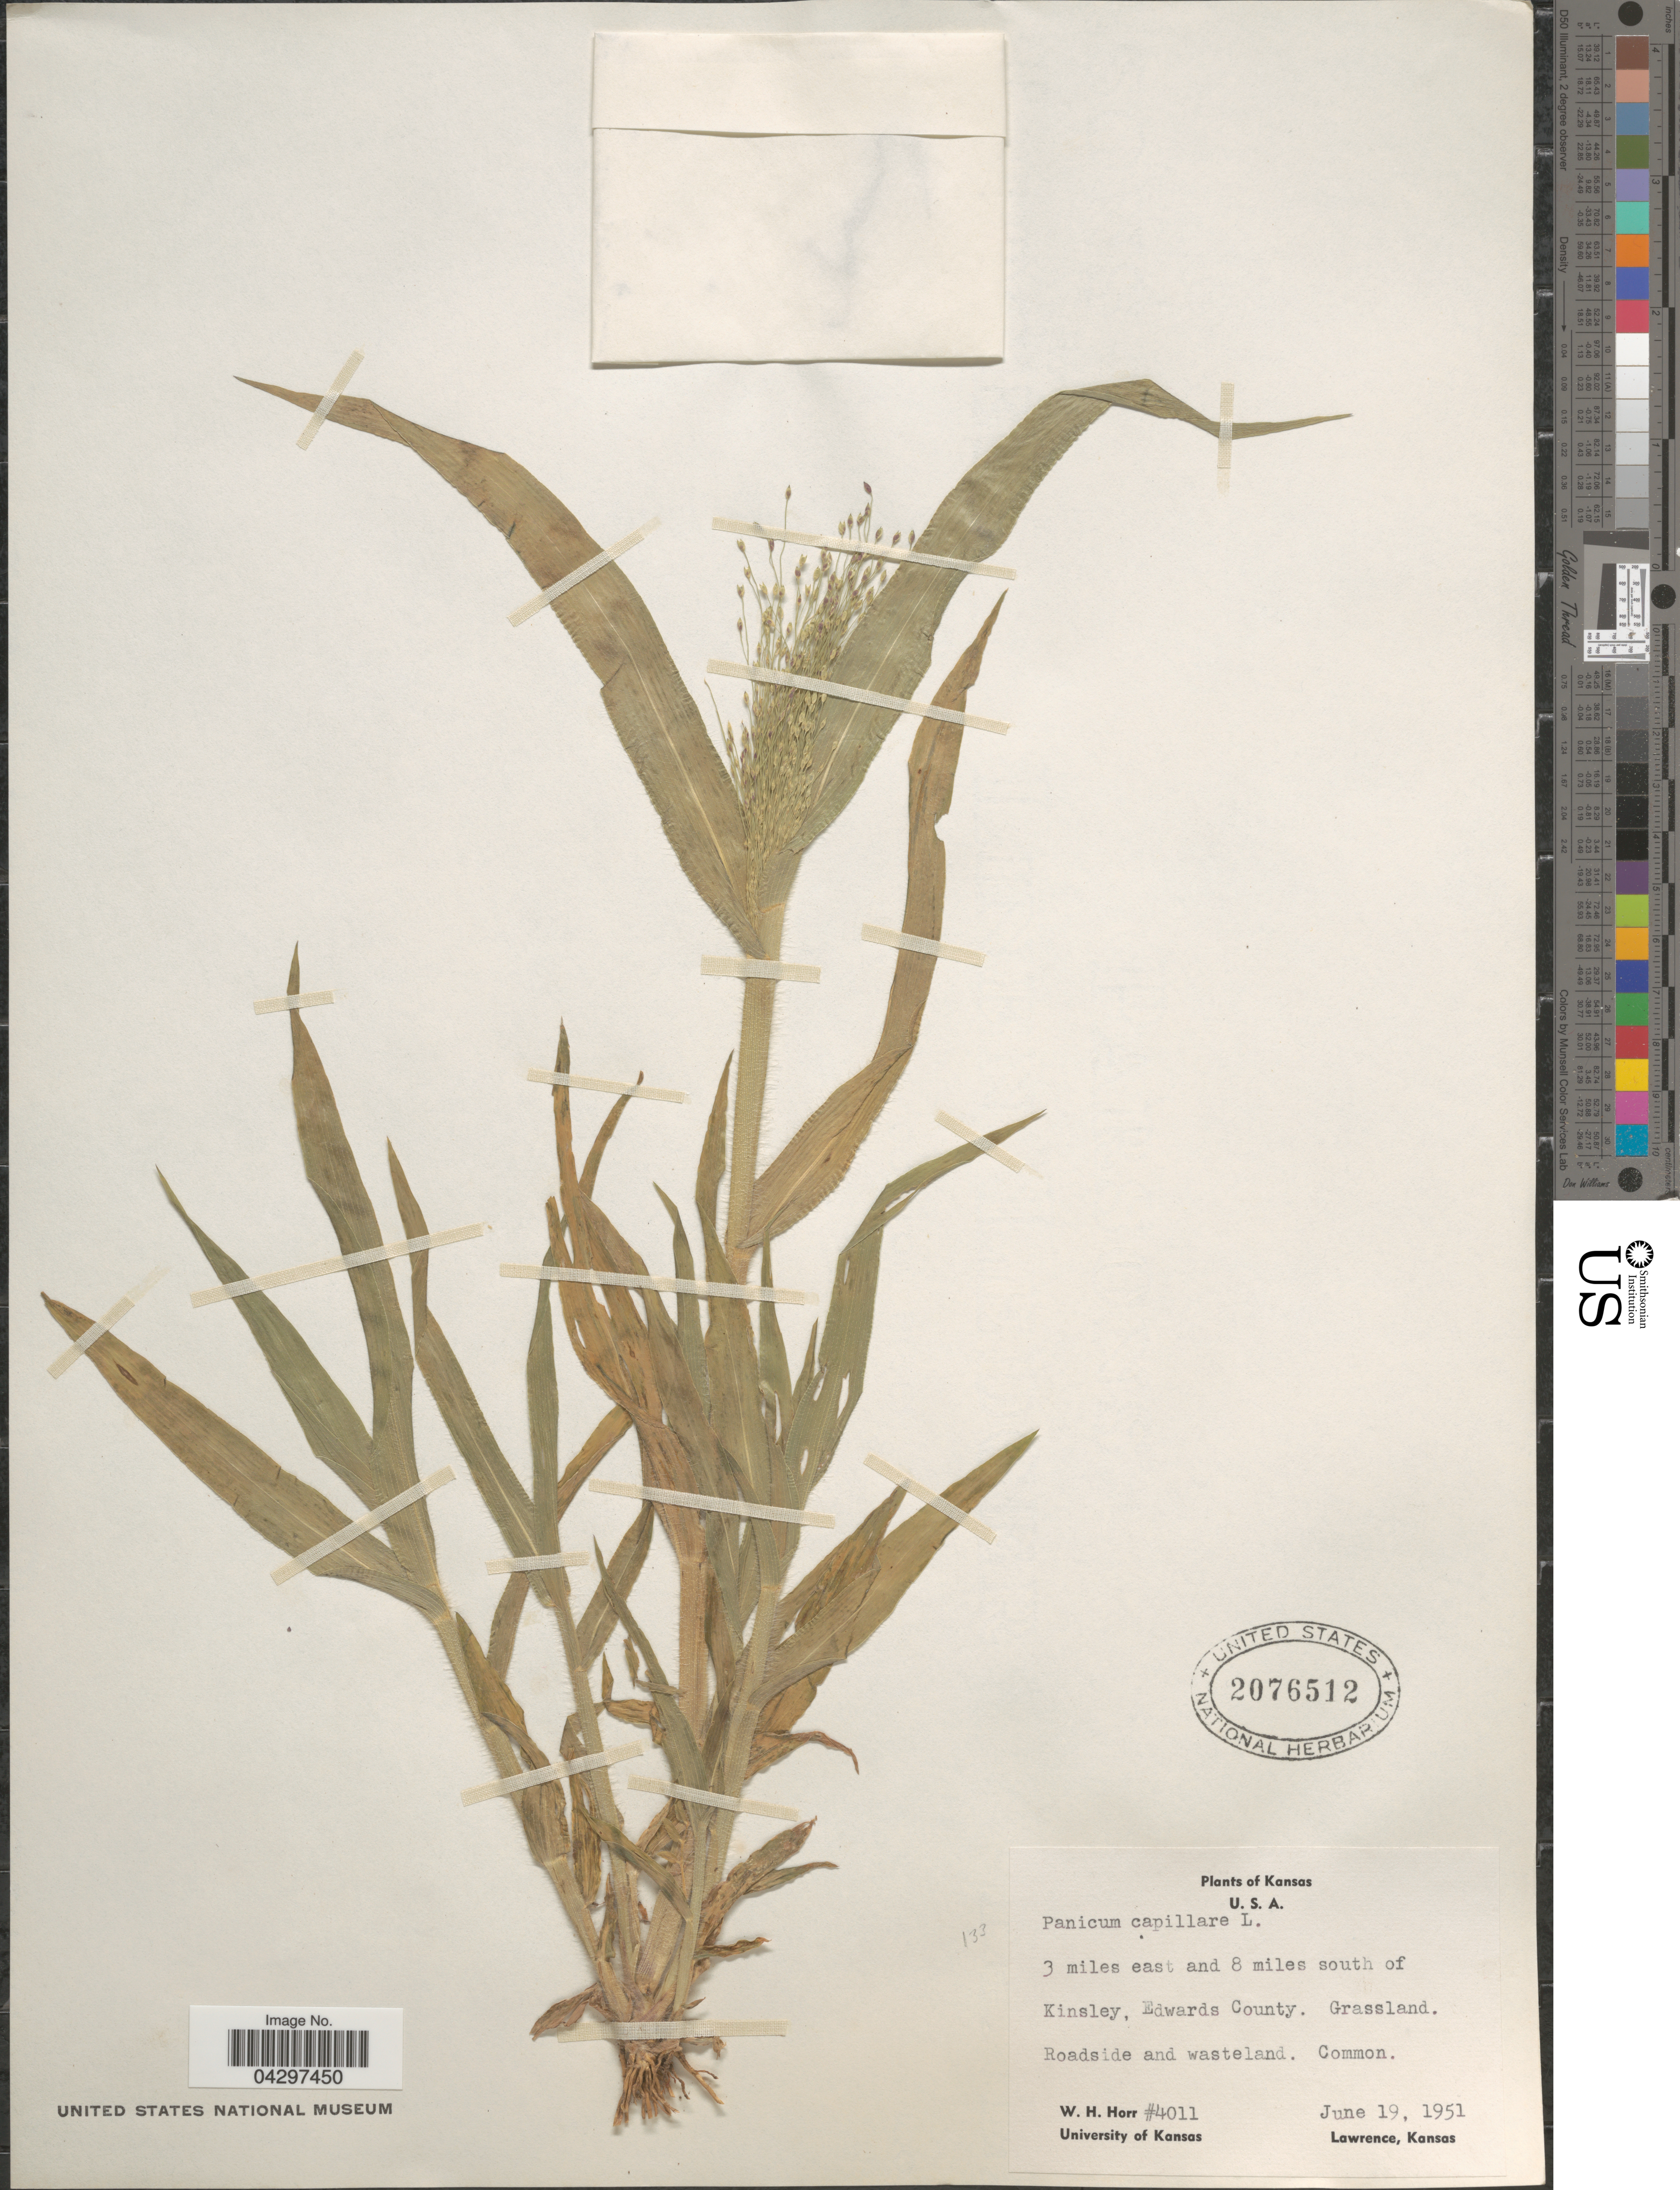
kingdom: Plantae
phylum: Tracheophyta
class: Liliopsida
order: Poales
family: Poaceae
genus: Panicum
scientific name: Panicum capillare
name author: L.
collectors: W. H. Horr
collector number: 4011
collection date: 1951-06-19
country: United States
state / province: Kansas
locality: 3 miles east and 8 miles south of Kinsley, Edwards County.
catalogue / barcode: US 2076512